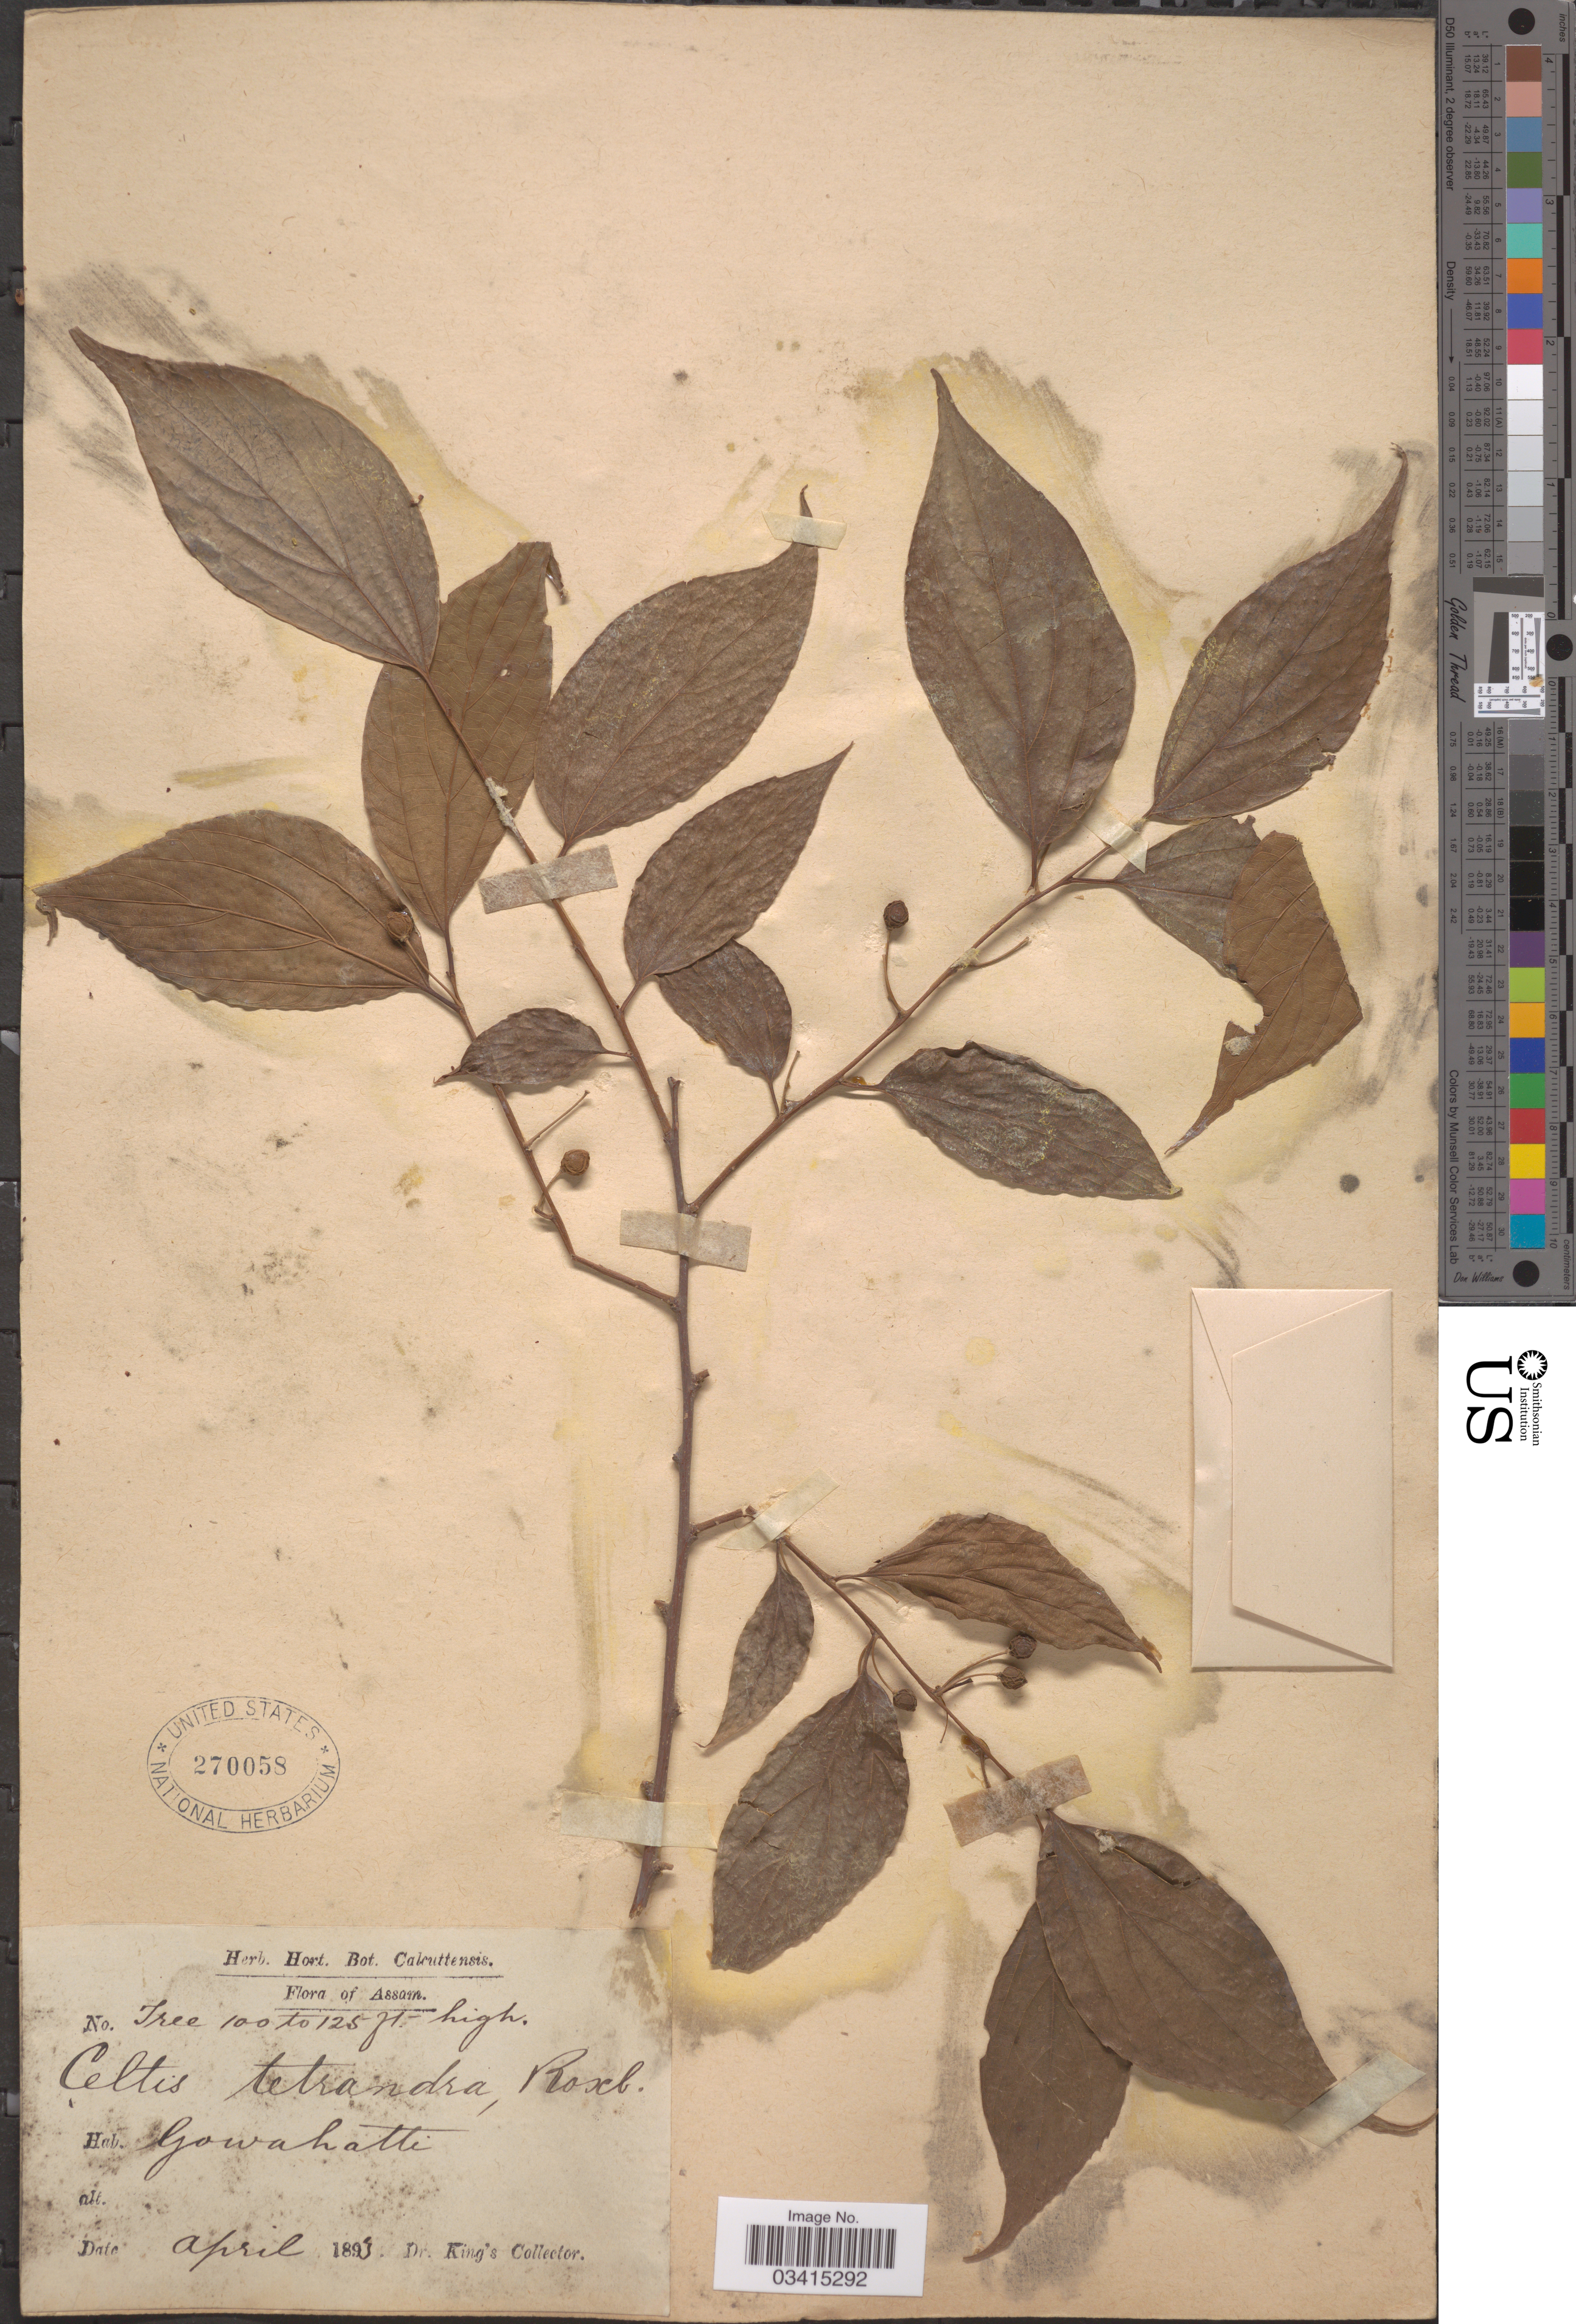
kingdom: Plantae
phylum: Tracheophyta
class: Magnoliopsida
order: Rosales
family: Cannabaceae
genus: Celtis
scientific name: Celtis tetrandra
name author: Roxb.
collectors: Dr. King's collector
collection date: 1893-04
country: India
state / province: Assam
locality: Gowahatti.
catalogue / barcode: US 270058